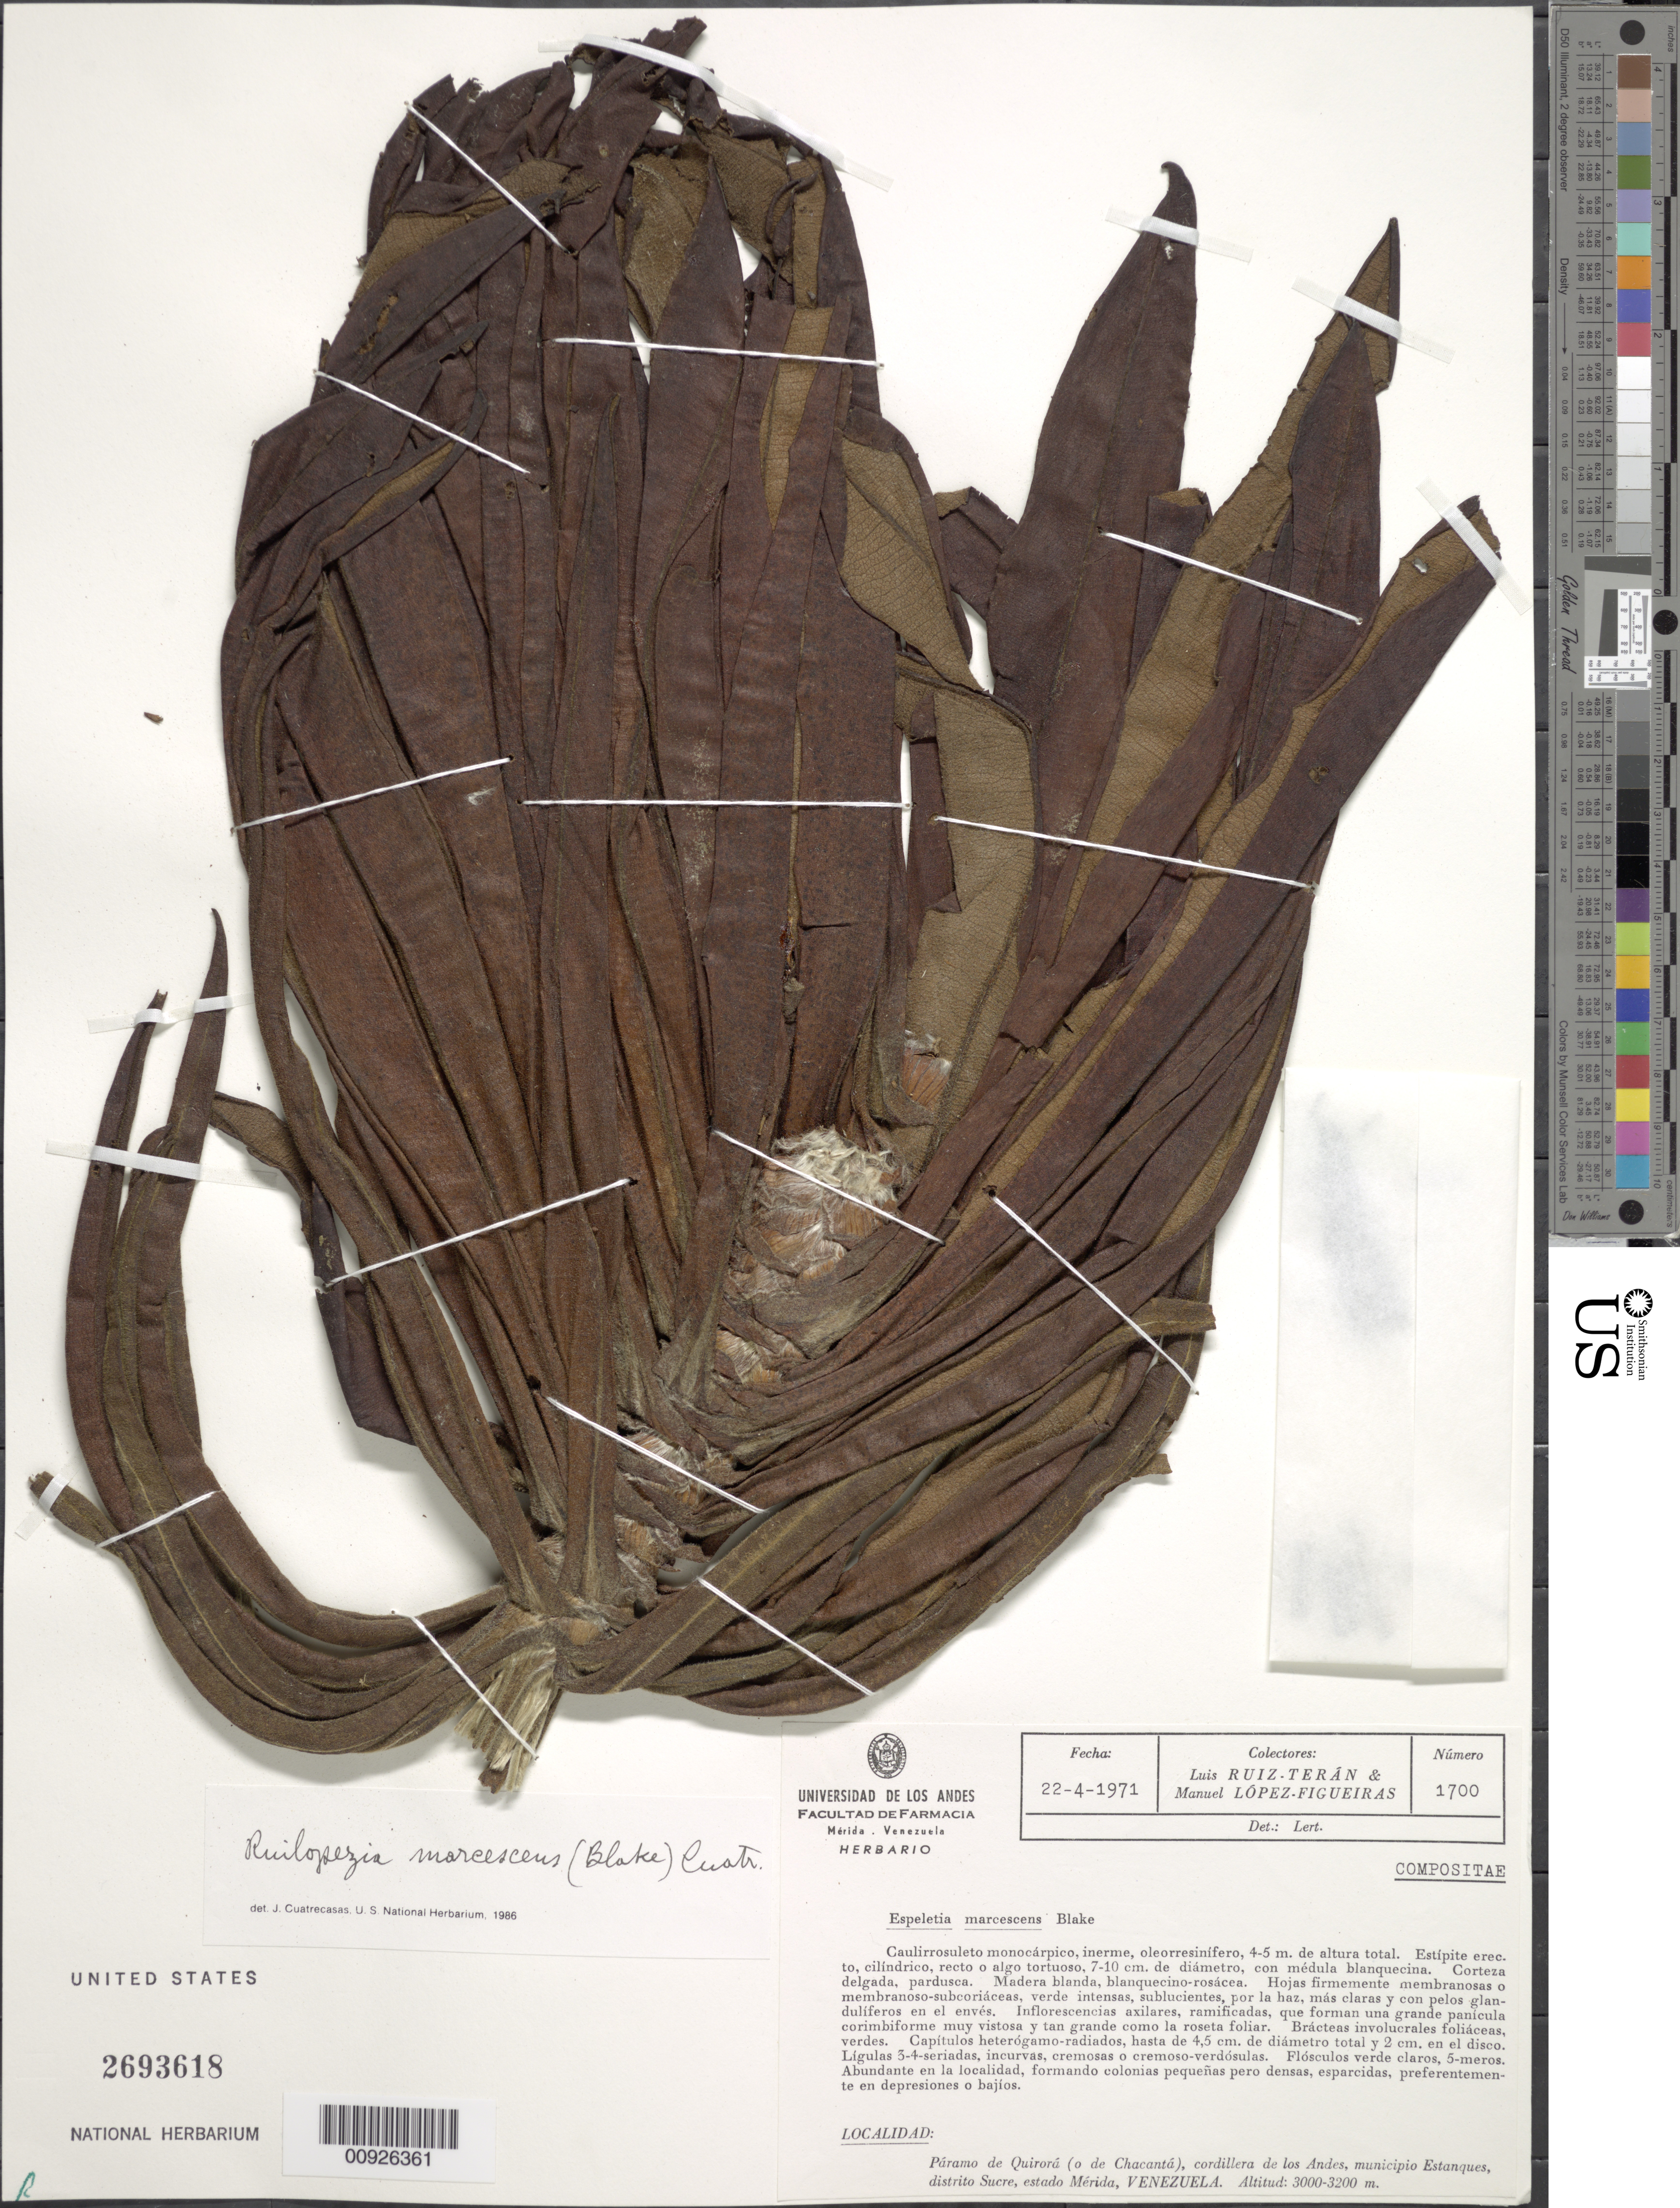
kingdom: Plantae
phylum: Tracheophyta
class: Magnoliopsida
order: Asterales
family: Asteraceae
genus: Ruilopezia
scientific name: Ruilopezia marcescens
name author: (S.F. Blake) Cuatrec.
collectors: L. E. Ruíz-Terán & M. López Figueiras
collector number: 1700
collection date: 1971-04-22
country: Venezuela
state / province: Mérida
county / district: Sucre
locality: P. de Quirorá (o de Chacantá), M. Estanques.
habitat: Abundante en la localidad, formando colonias pequeñas pero densas, esparcidas, preferentemente en depresiones o bajíos.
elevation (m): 3000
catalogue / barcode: US 2693618